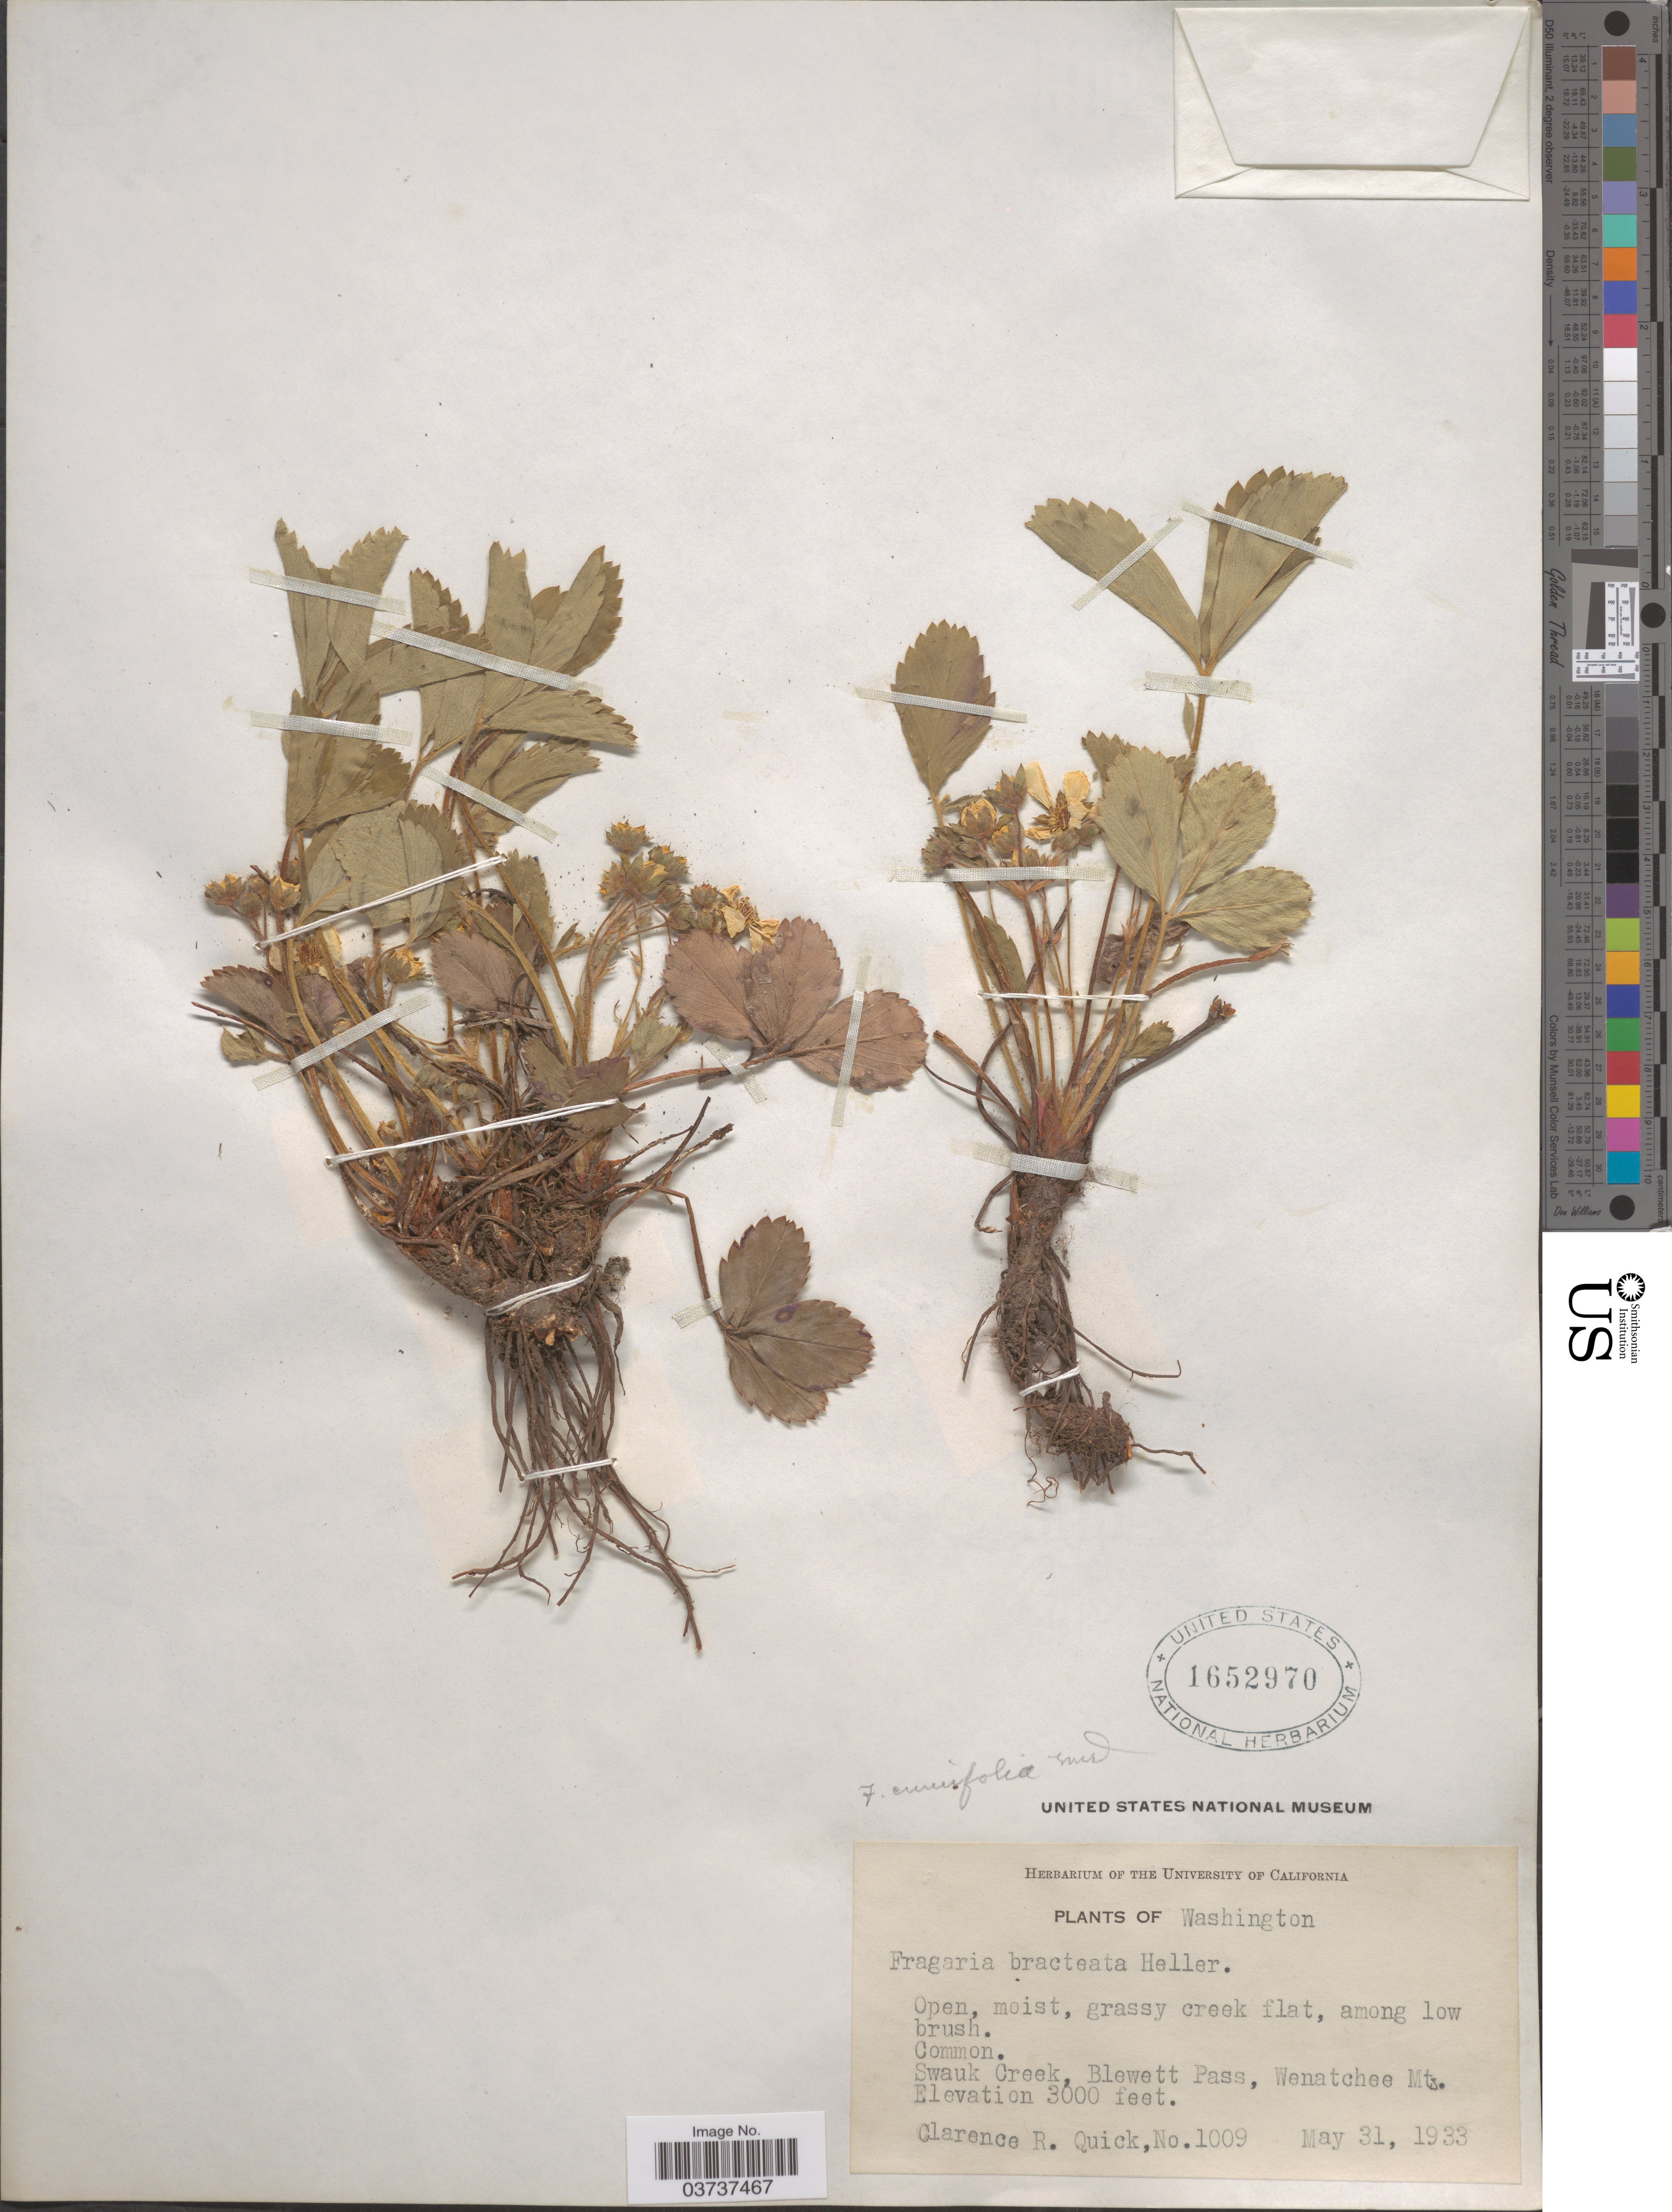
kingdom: Plantae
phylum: Tracheophyta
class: Magnoliopsida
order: Rosales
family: Rosaceae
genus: Fragaria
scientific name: Fragaria vesca subsp. bracteata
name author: L.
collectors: C. Quick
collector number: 1009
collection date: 1933-05-31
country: United States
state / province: Washington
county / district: Chelan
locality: Swauk Creek, Blewett Pass, Wenatchee Mts.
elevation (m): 914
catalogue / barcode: US 1652970